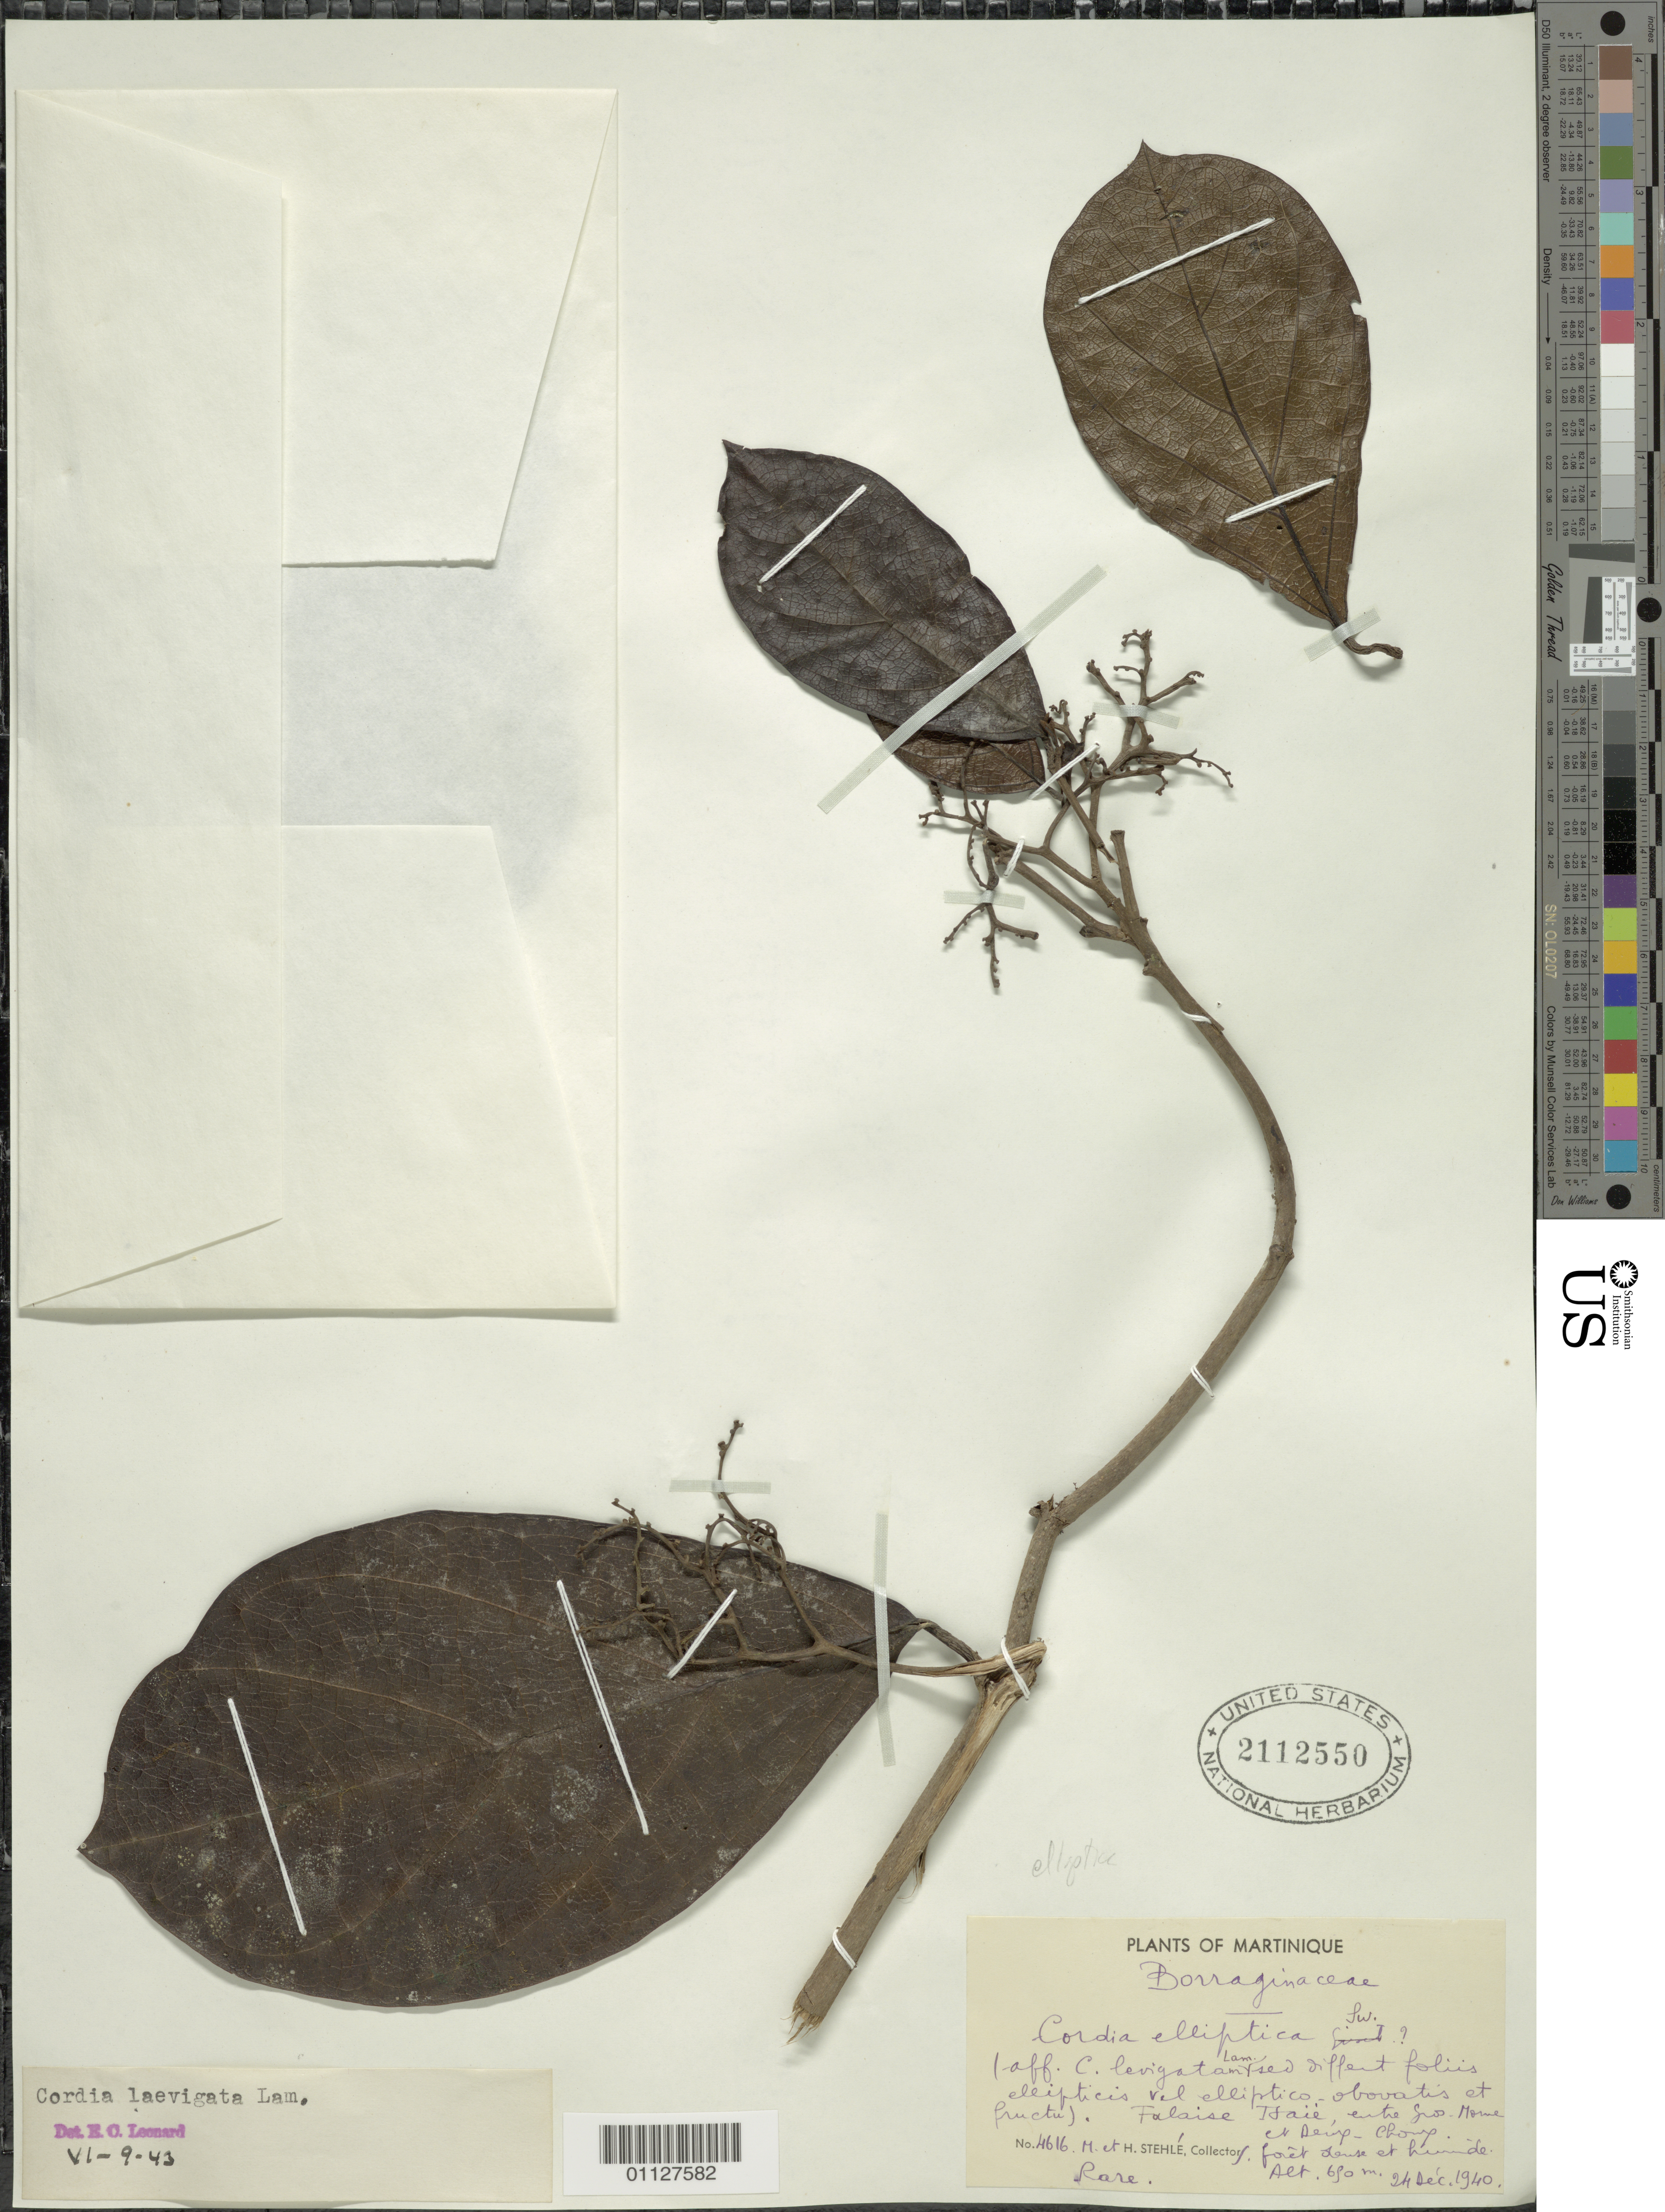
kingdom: Plantae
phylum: Tracheophyta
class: Magnoliopsida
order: Boraginales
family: Cordiaceae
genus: Cordia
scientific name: Cordia elliptica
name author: Sw.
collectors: M. Stehlé & H. Stehlé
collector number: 4616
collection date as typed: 24 Dec 1940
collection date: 1940-12-24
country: Martinique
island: Martinique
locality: Falaises Haie, entre sud. Morne et Deux-Chomp. Foret dense et humide.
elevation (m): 650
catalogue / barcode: US 2112550